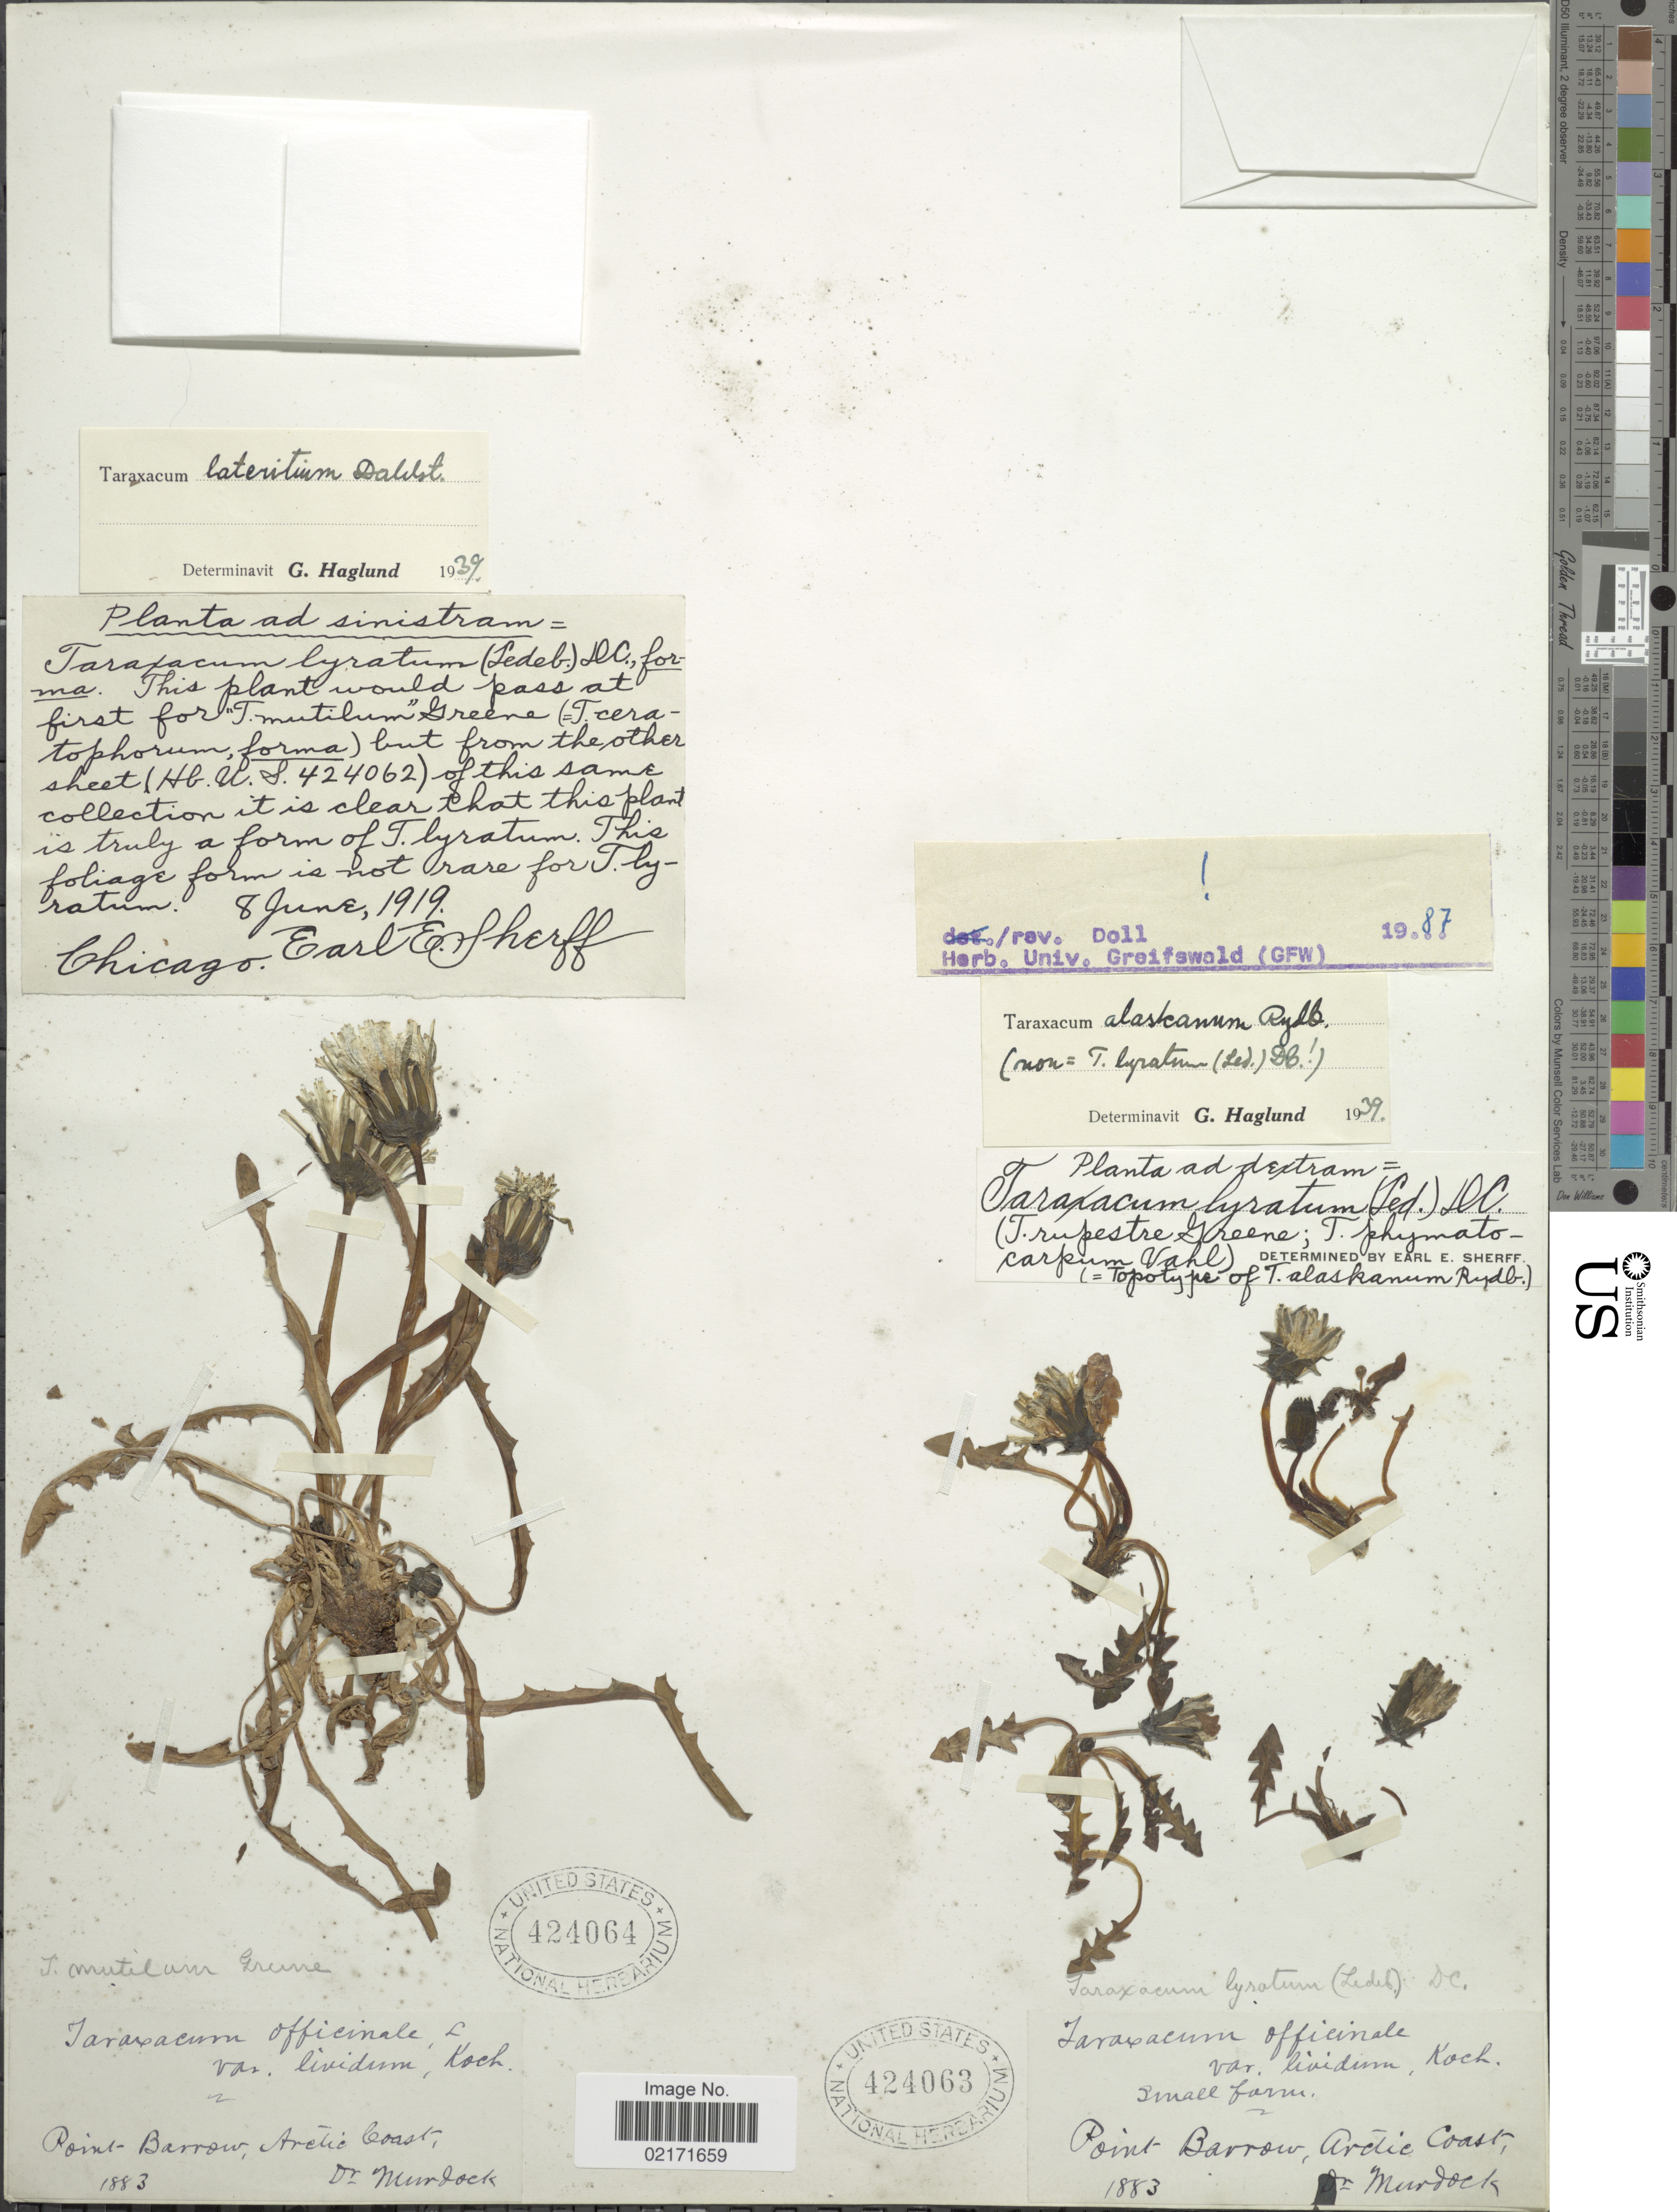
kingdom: Plantae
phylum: Tracheophyta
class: Magnoliopsida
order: Asterales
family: Asteraceae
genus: Taraxacum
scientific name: Taraxacum alaskanum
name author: Rydb.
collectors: -. Murdock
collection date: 1883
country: United States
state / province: Alaska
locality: Point Barrow, Arctic Coast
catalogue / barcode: US 424064-2